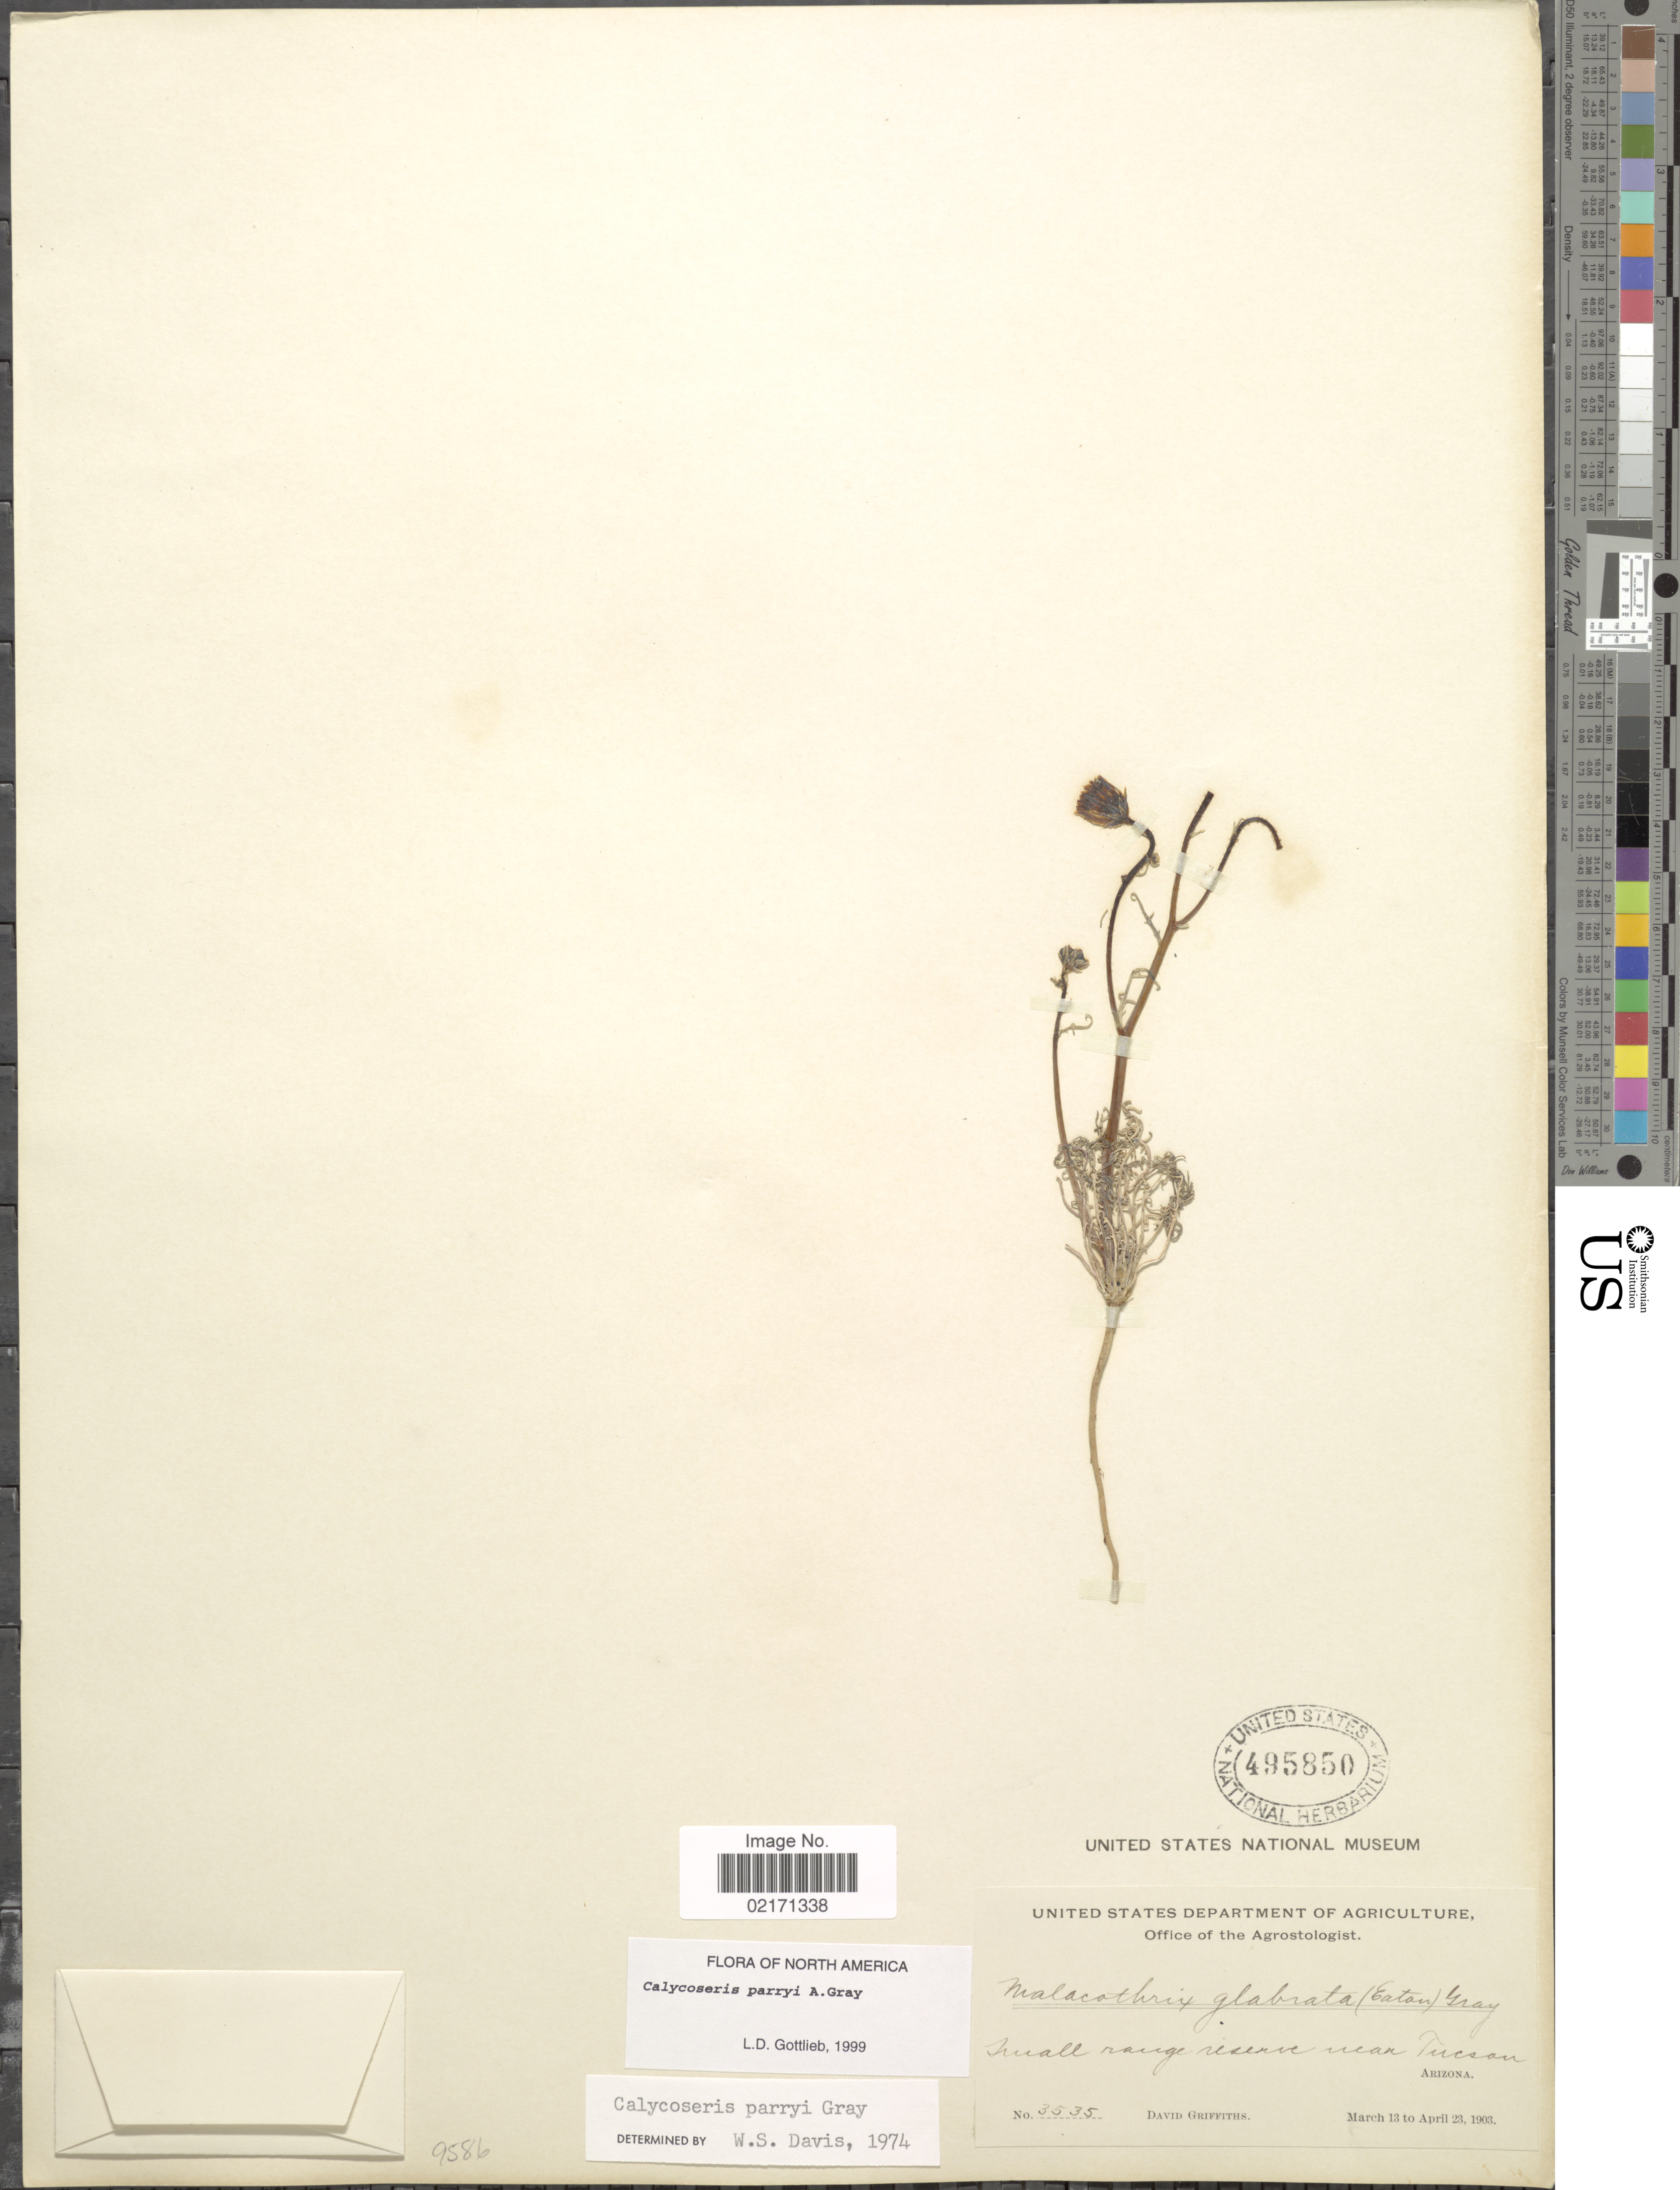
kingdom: Plantae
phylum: Tracheophyta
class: Magnoliopsida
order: Asterales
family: Asteraceae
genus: Calycoseris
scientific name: Calycoseris parryi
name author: A. Gray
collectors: D. Griffiths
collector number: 3535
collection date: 1903-03-13/1903-04-23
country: United States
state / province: Arizona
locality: Small range reserve near Tucson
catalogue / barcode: US 495850